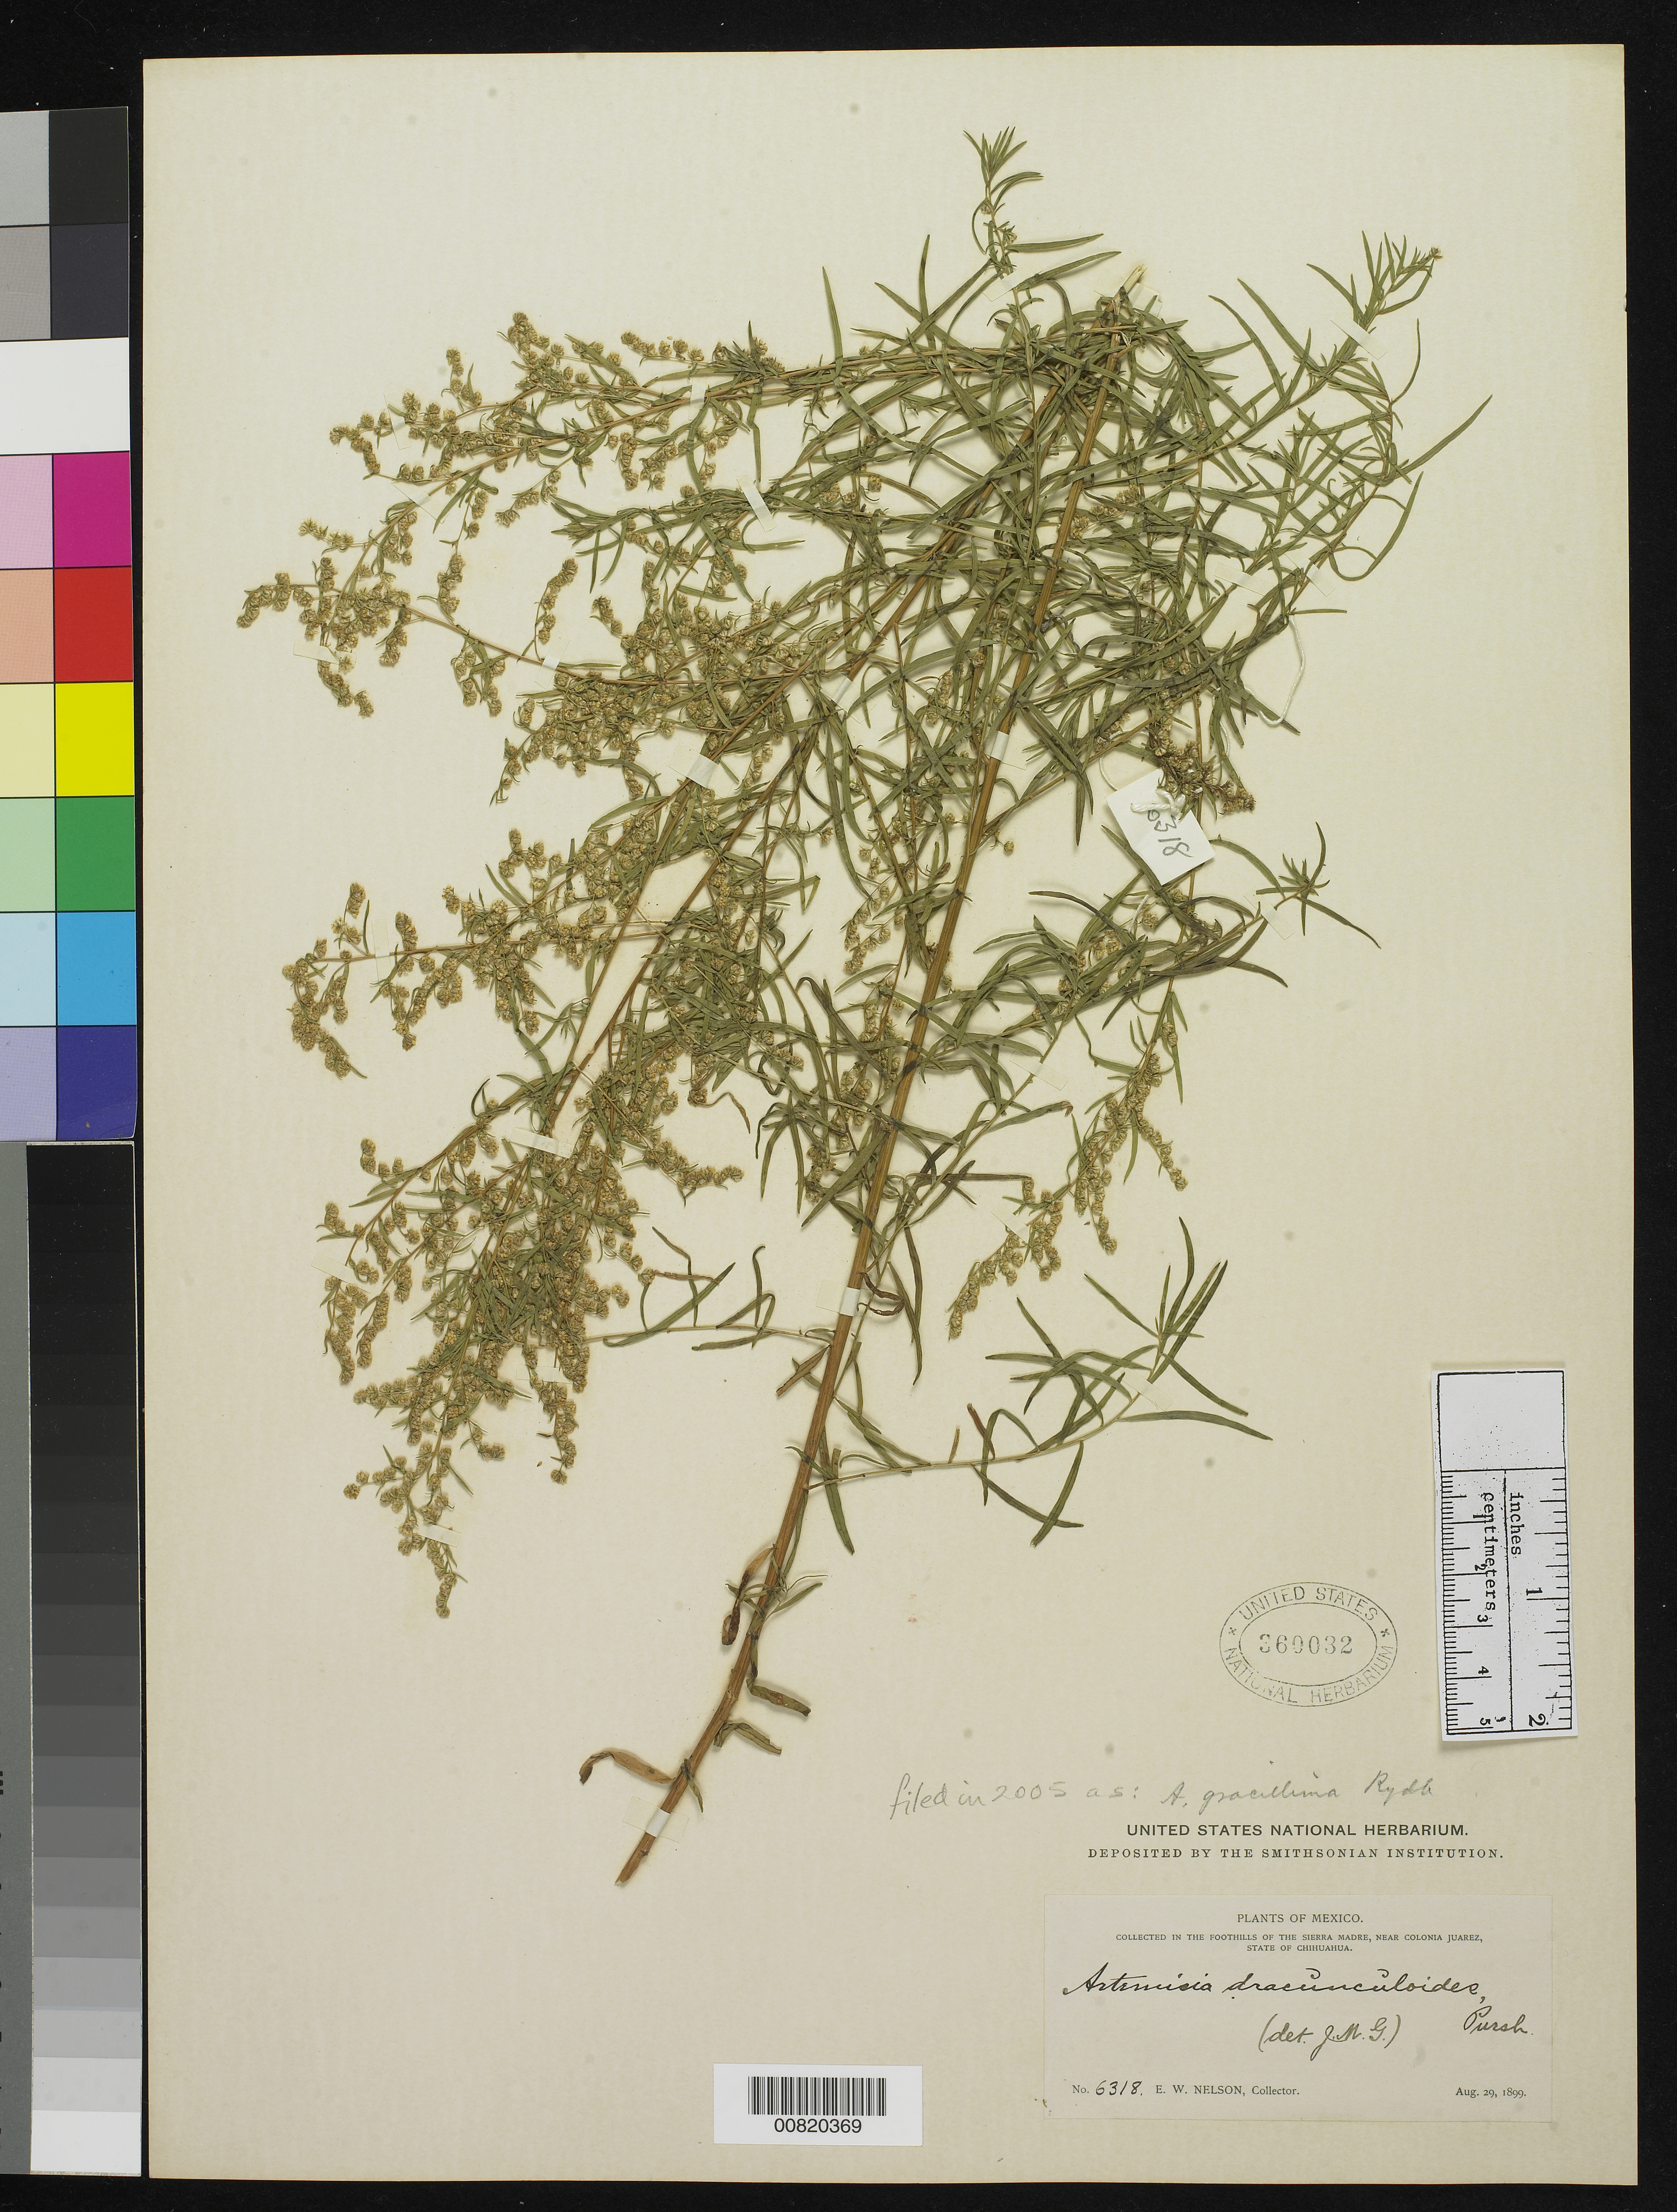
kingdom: Plantae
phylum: Tracheophyta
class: Magnoliopsida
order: Asterales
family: Asteraceae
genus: Artemisia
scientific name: Artemisia gracillima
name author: Rydb.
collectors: E. W. Nelson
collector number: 6318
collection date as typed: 29 Aug 1899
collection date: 1899-08-29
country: Mexico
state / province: Chihuahua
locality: Foothills of the Sierra Madre, near Colonia Juárez, Chihuahua.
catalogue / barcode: US 360032